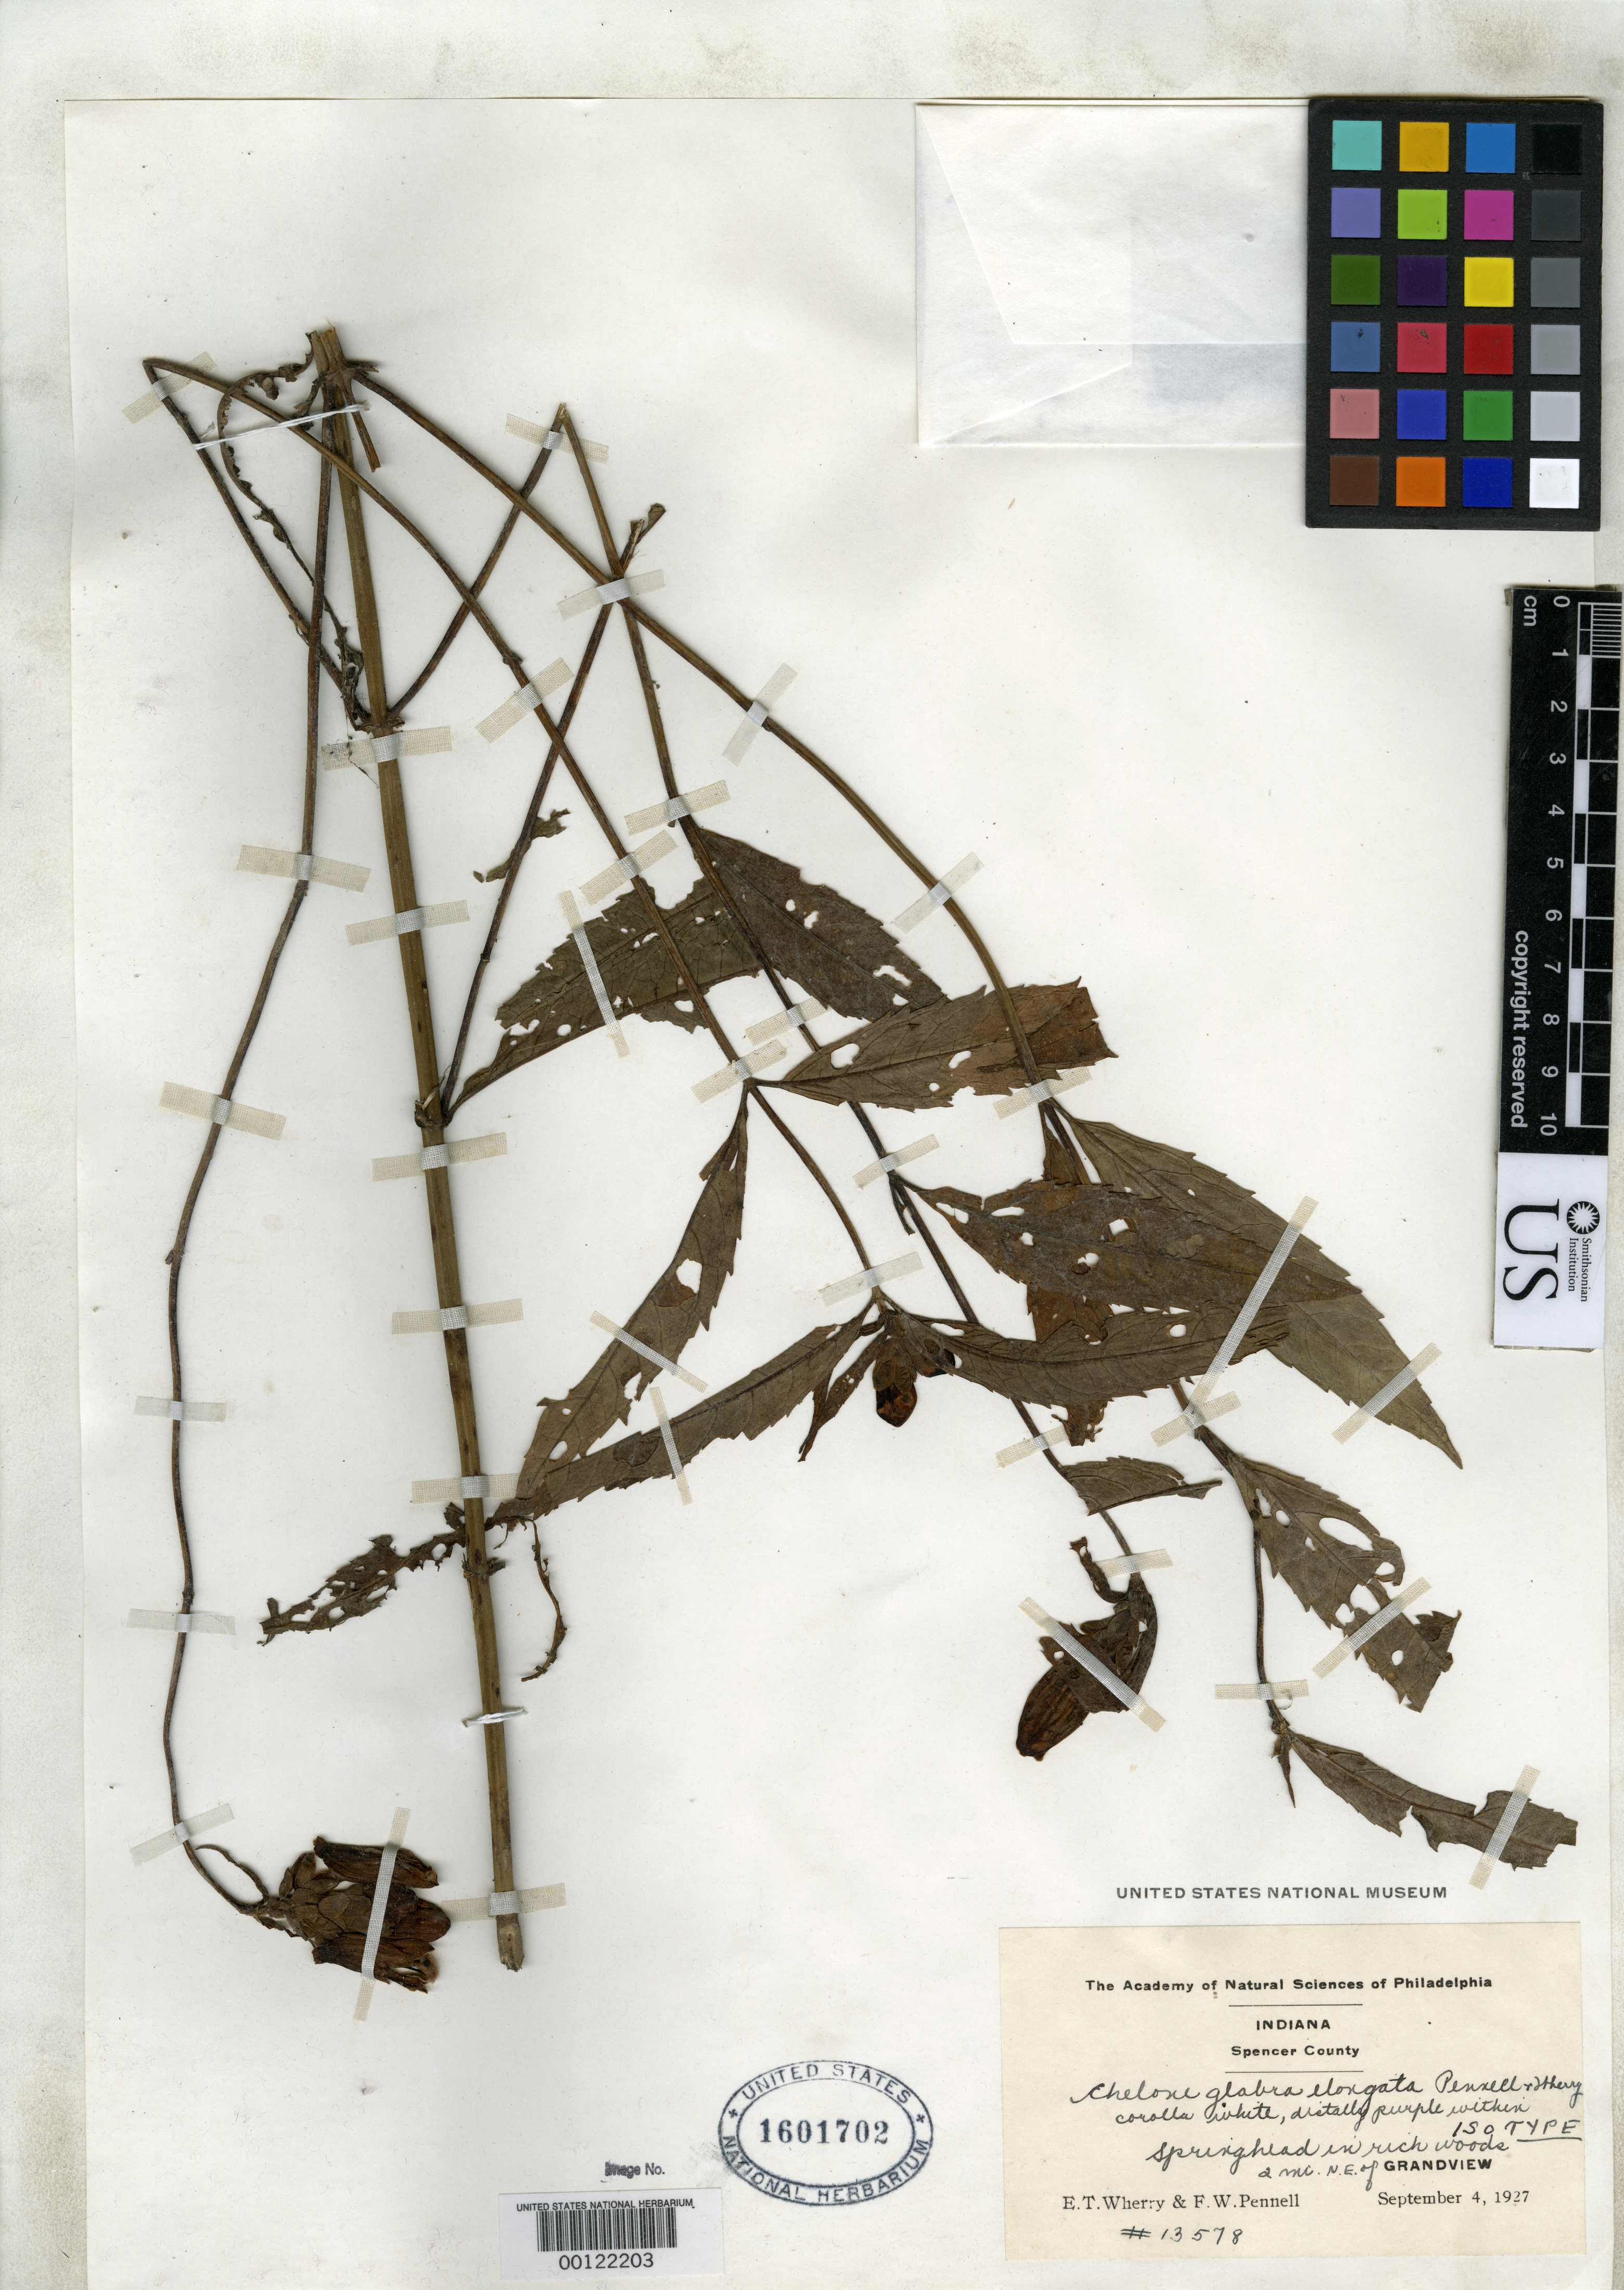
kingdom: Plantae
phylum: Tracheophyta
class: Magnoliopsida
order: Lamiales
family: Plantaginaceae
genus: Chelone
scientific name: Chelone glabra var. elongata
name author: Pennell & Wheery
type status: Isotype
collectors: F. W. Pennell & E. T. Wherry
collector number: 13578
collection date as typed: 04 Sep 1927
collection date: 1927-09-04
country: United States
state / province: Indiana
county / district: Spencer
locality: Grandview.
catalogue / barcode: US 1601702